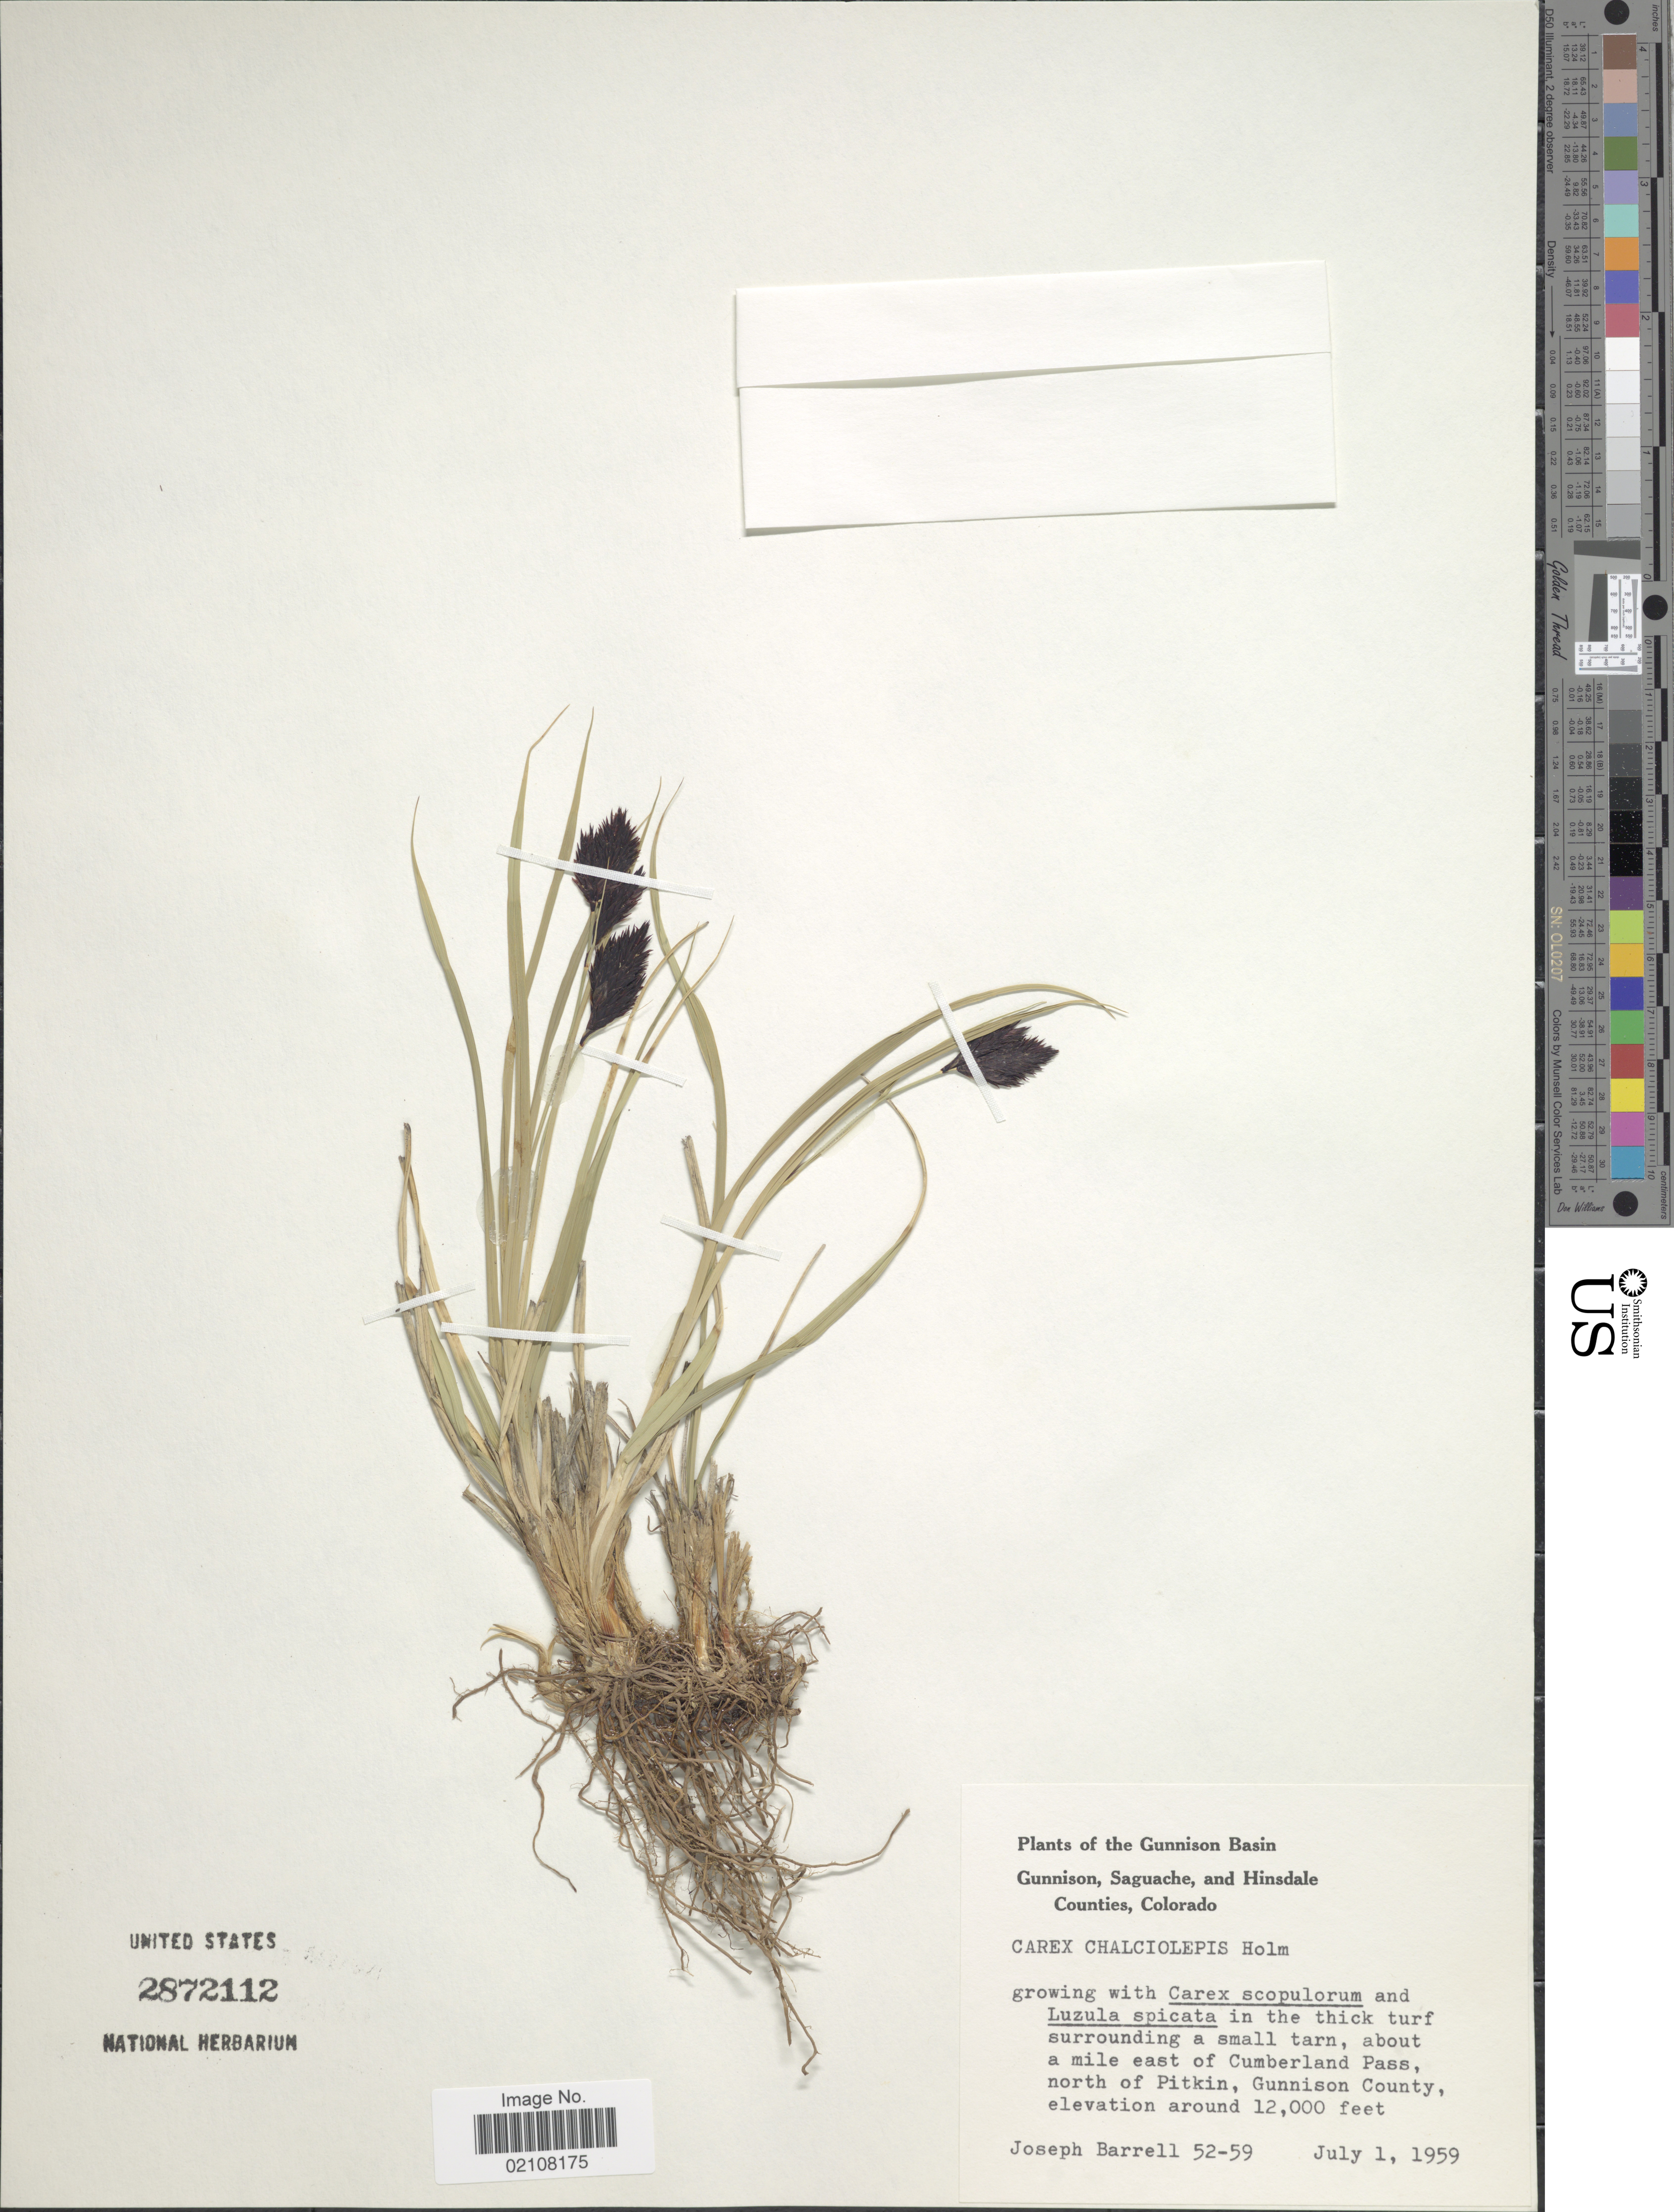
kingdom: Plantae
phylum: Tracheophyta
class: Liliopsida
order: Poales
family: Cyperaceae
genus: Carex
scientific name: Carex chalciolepis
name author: Holm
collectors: J. Barrell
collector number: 52-59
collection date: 1959-07-01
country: United States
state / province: Colorado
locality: Gunnison Basin, Gunnison, Saguache, and Hinsdale Counties, in the thick turf surrounding a small tarn, about a mile east of Cumberland Pass, north of Pitkin, Gunnison County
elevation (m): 3658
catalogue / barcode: US 2872112